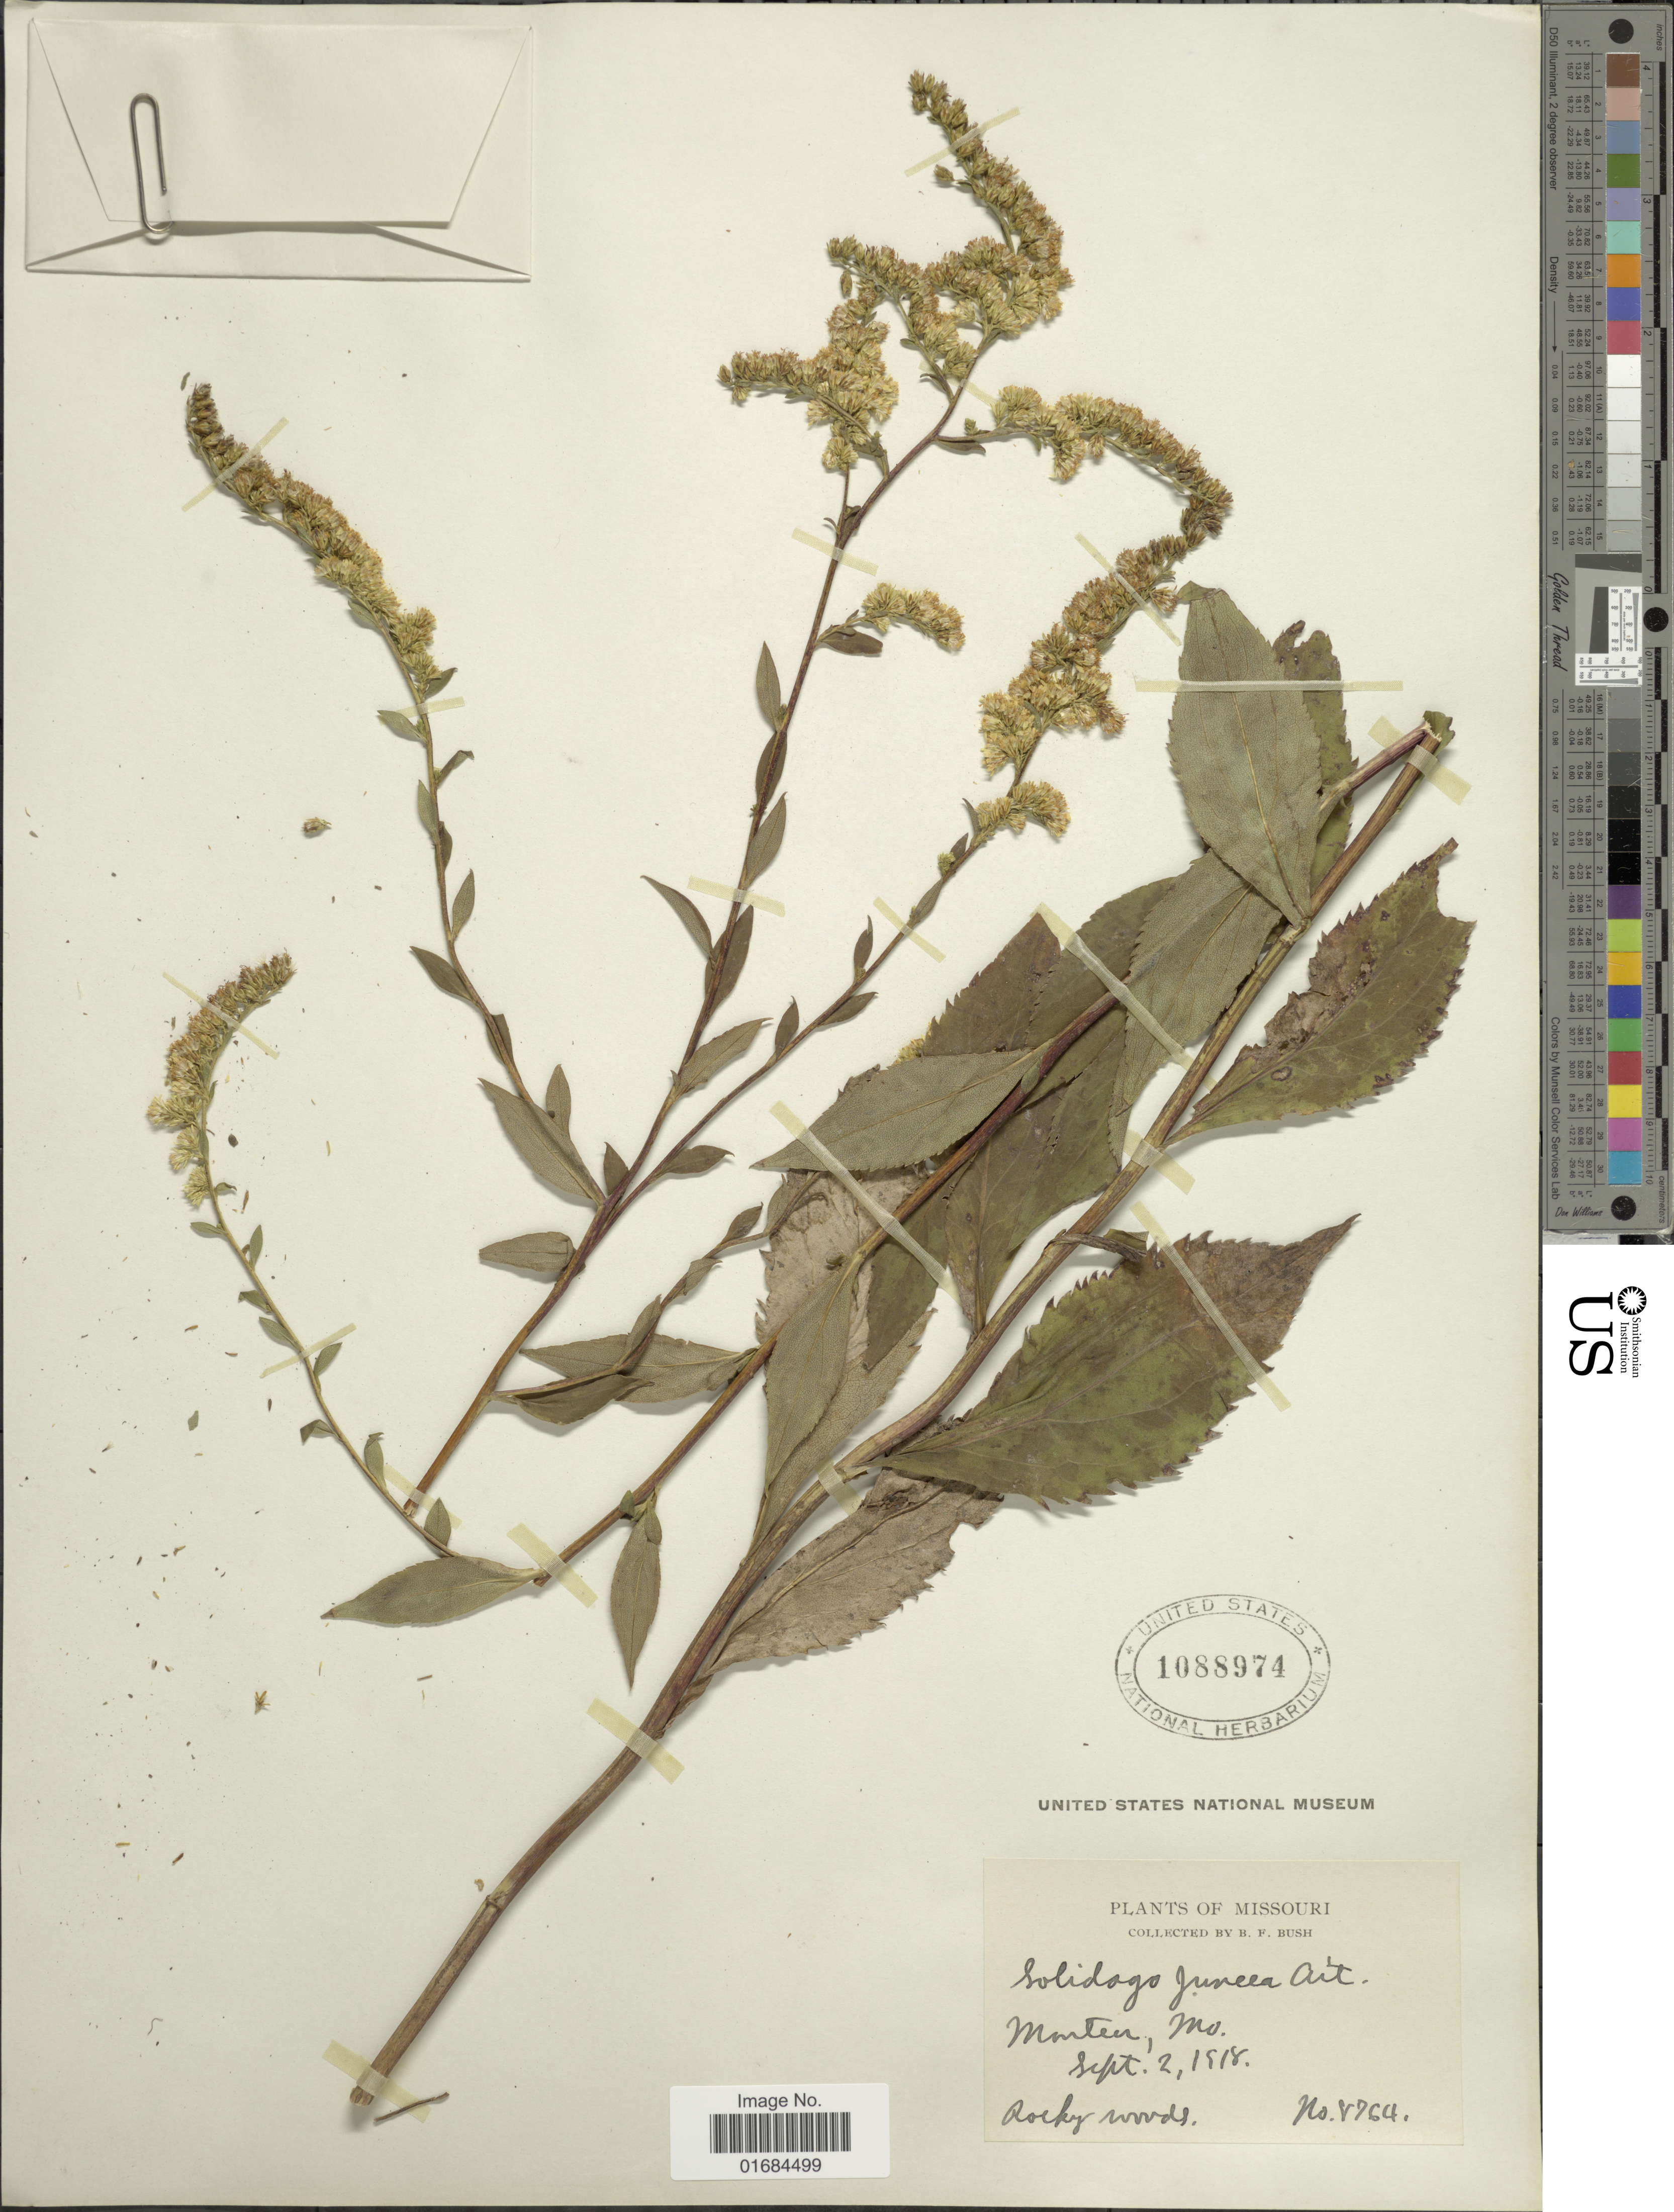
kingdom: Plantae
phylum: Tracheophyta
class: Magnoliopsida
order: Asterales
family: Asteraceae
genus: Solidago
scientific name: Solidago arguta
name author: Aiton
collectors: B. F. Bush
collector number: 8764*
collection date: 1818-09-02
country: United States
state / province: Missouri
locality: Montea, Rocky Woods.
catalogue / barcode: US 1088974